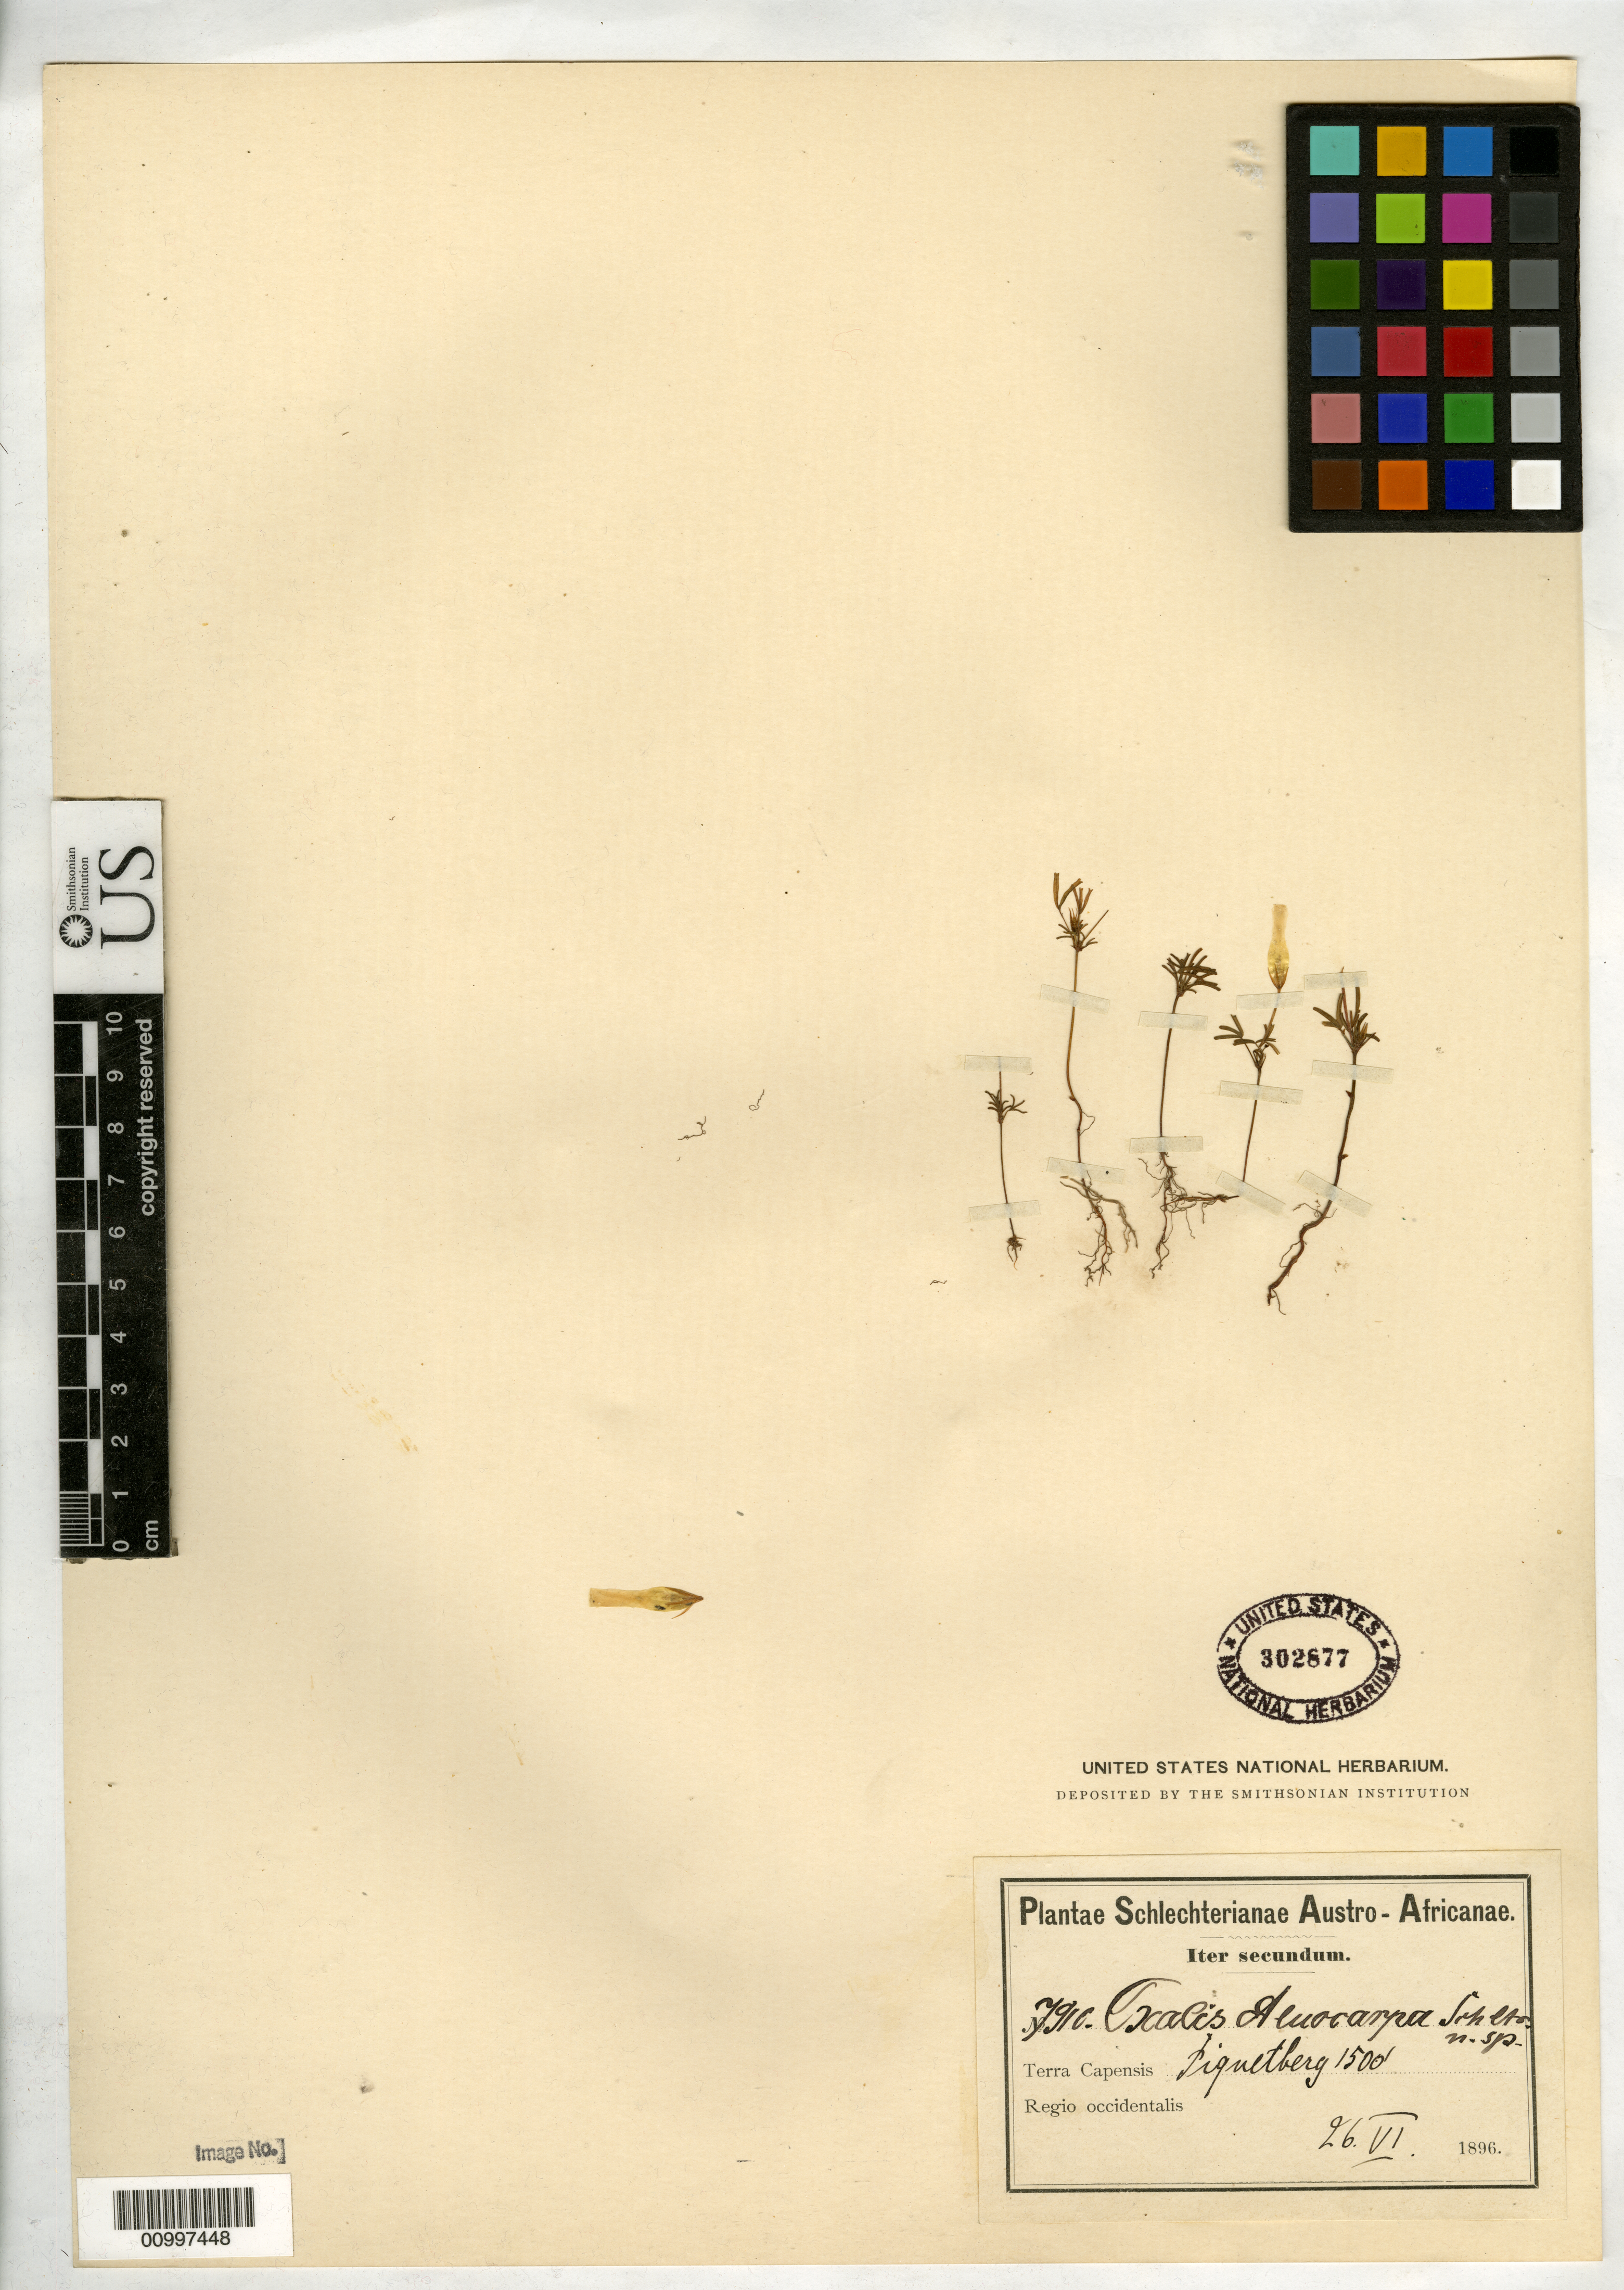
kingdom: Plantae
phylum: Tracheophyta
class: Magnoliopsida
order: Oxalidales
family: Oxalidaceae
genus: Oxalis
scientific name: Oxalis stenocarpa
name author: Schltr.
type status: Possible Isotype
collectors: F. R. R. Schlechter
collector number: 7910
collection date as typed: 26 Jun 1896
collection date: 1896-06-26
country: South Africa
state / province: Western Cape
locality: Regio Occidentalis. Terra Capensis. Piquetberg.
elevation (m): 457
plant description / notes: Protologue cites collection date as 24 June 1896, and an altutude of "c. 1000 ped.".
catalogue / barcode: US 302877